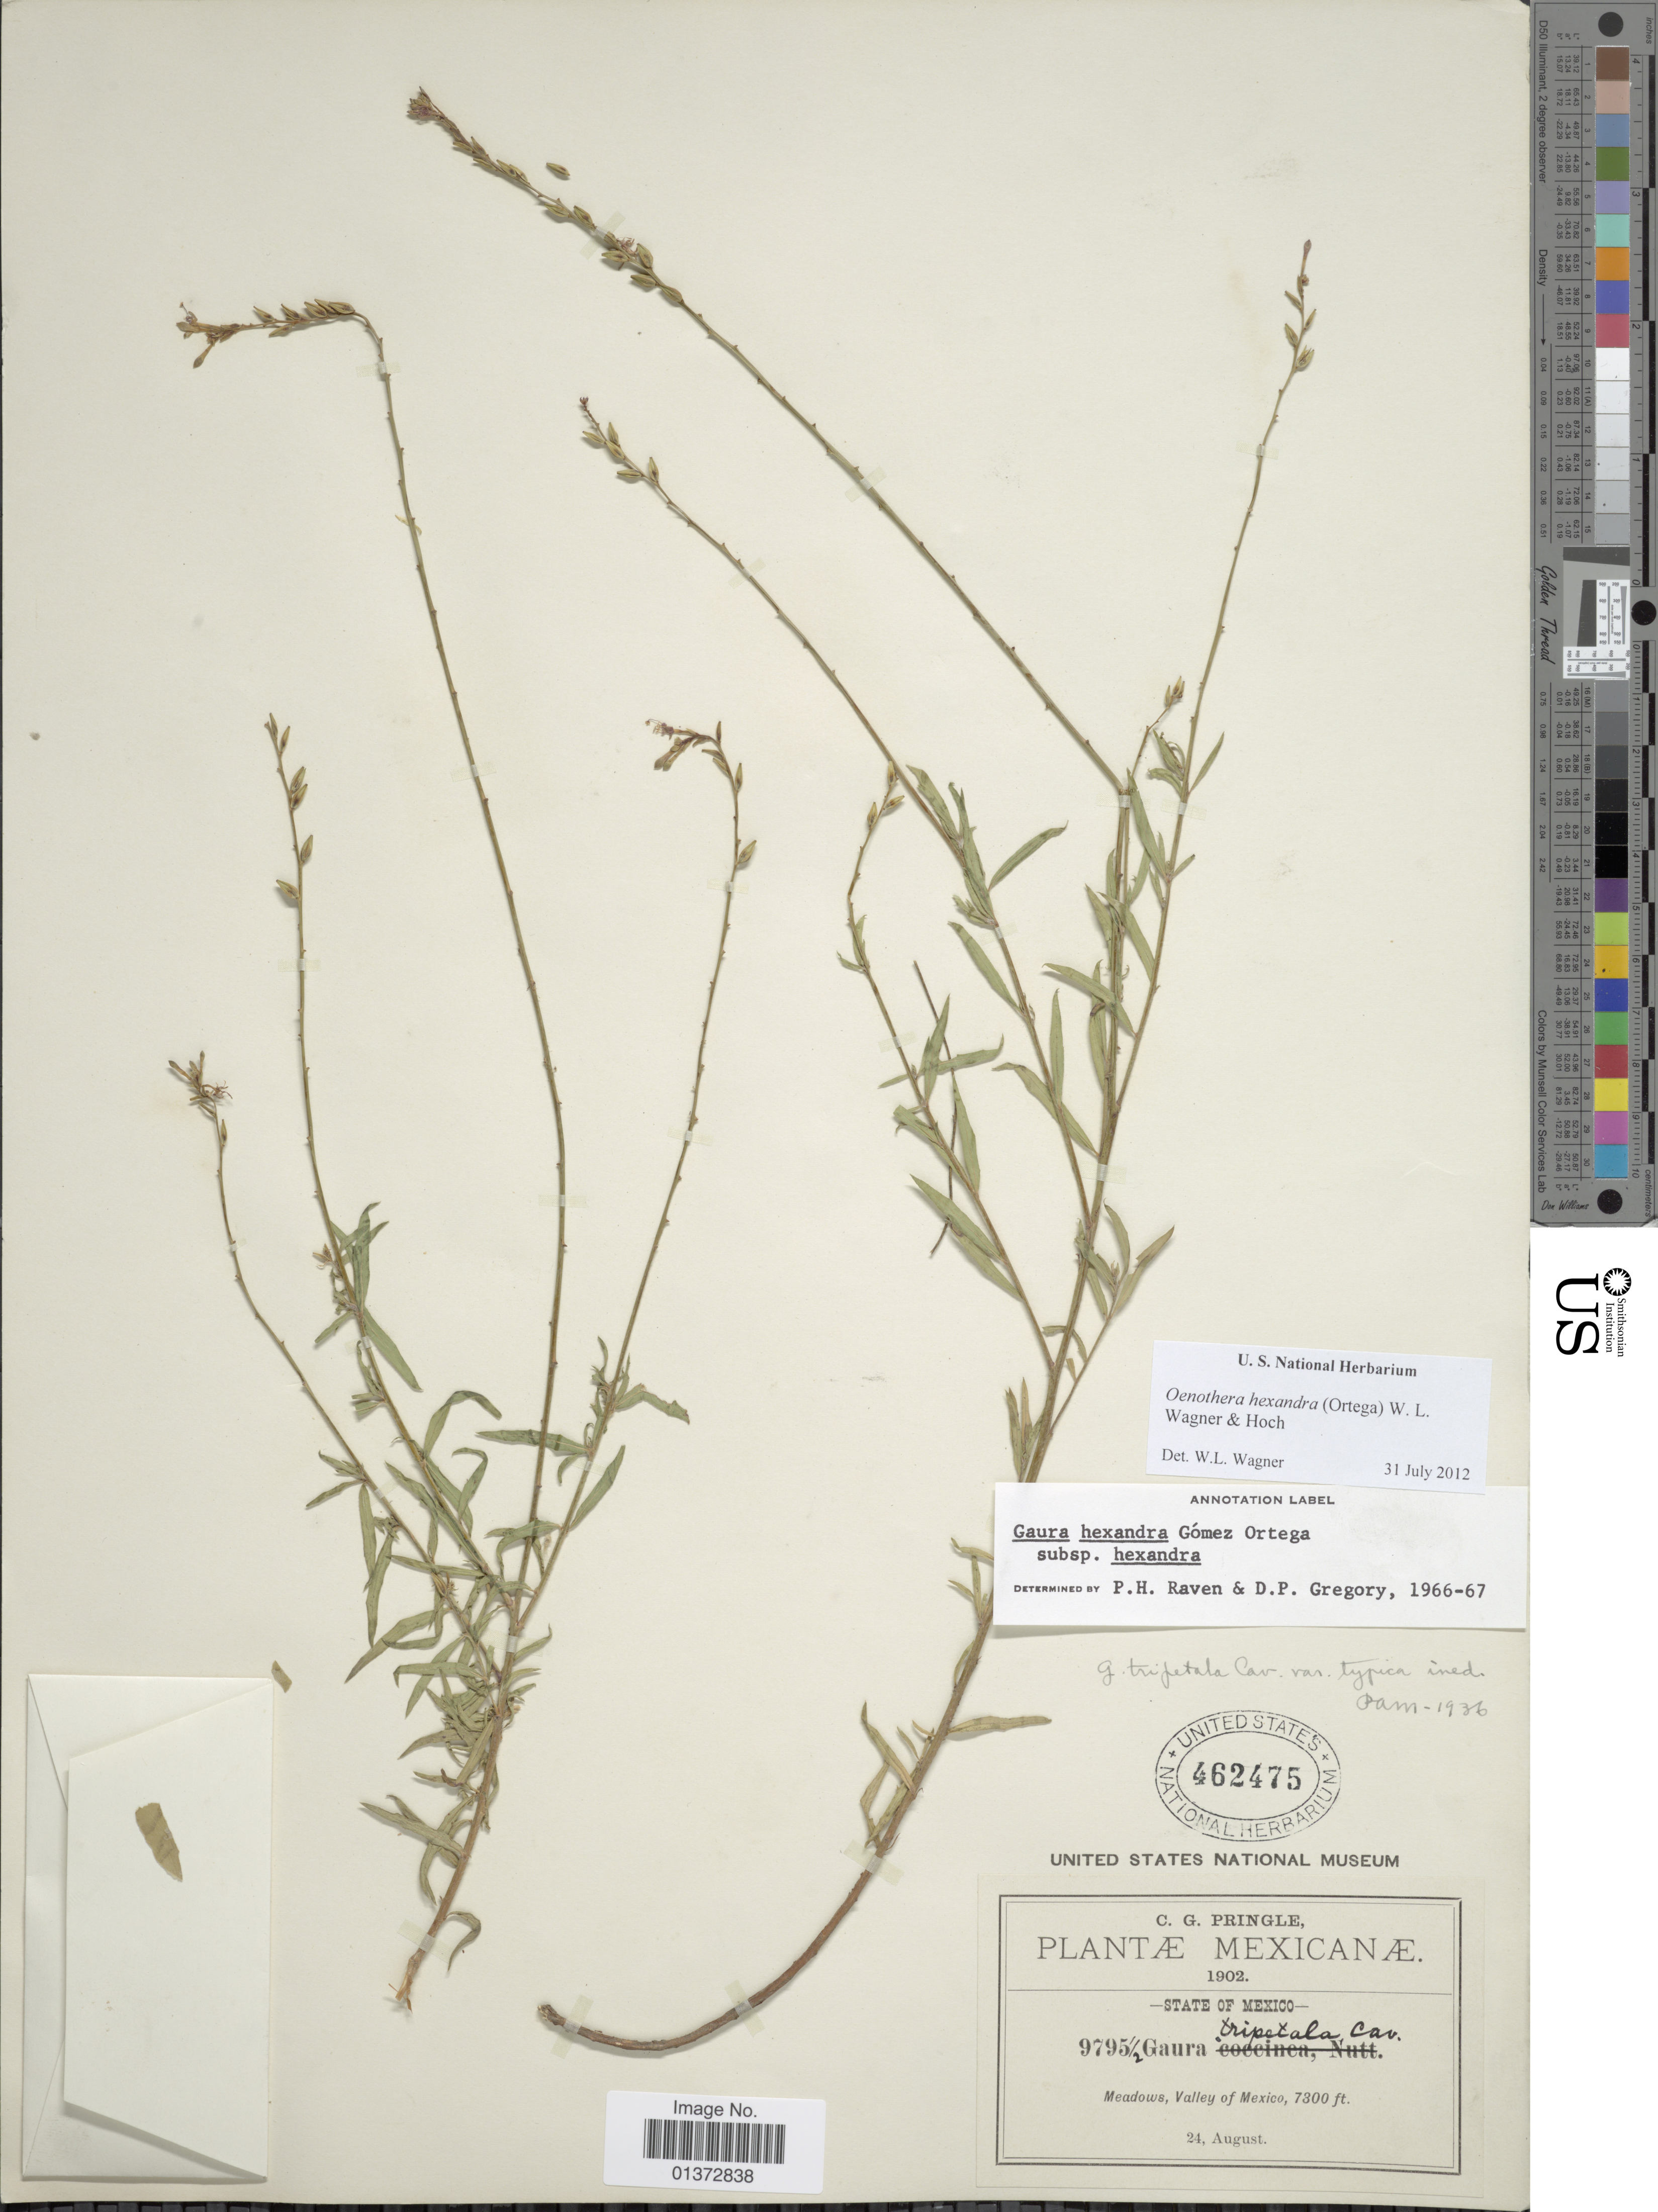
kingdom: Plantae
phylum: Tracheophyta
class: Magnoliopsida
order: Myrtales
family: Onagraceae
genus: Oenothera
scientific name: Oenothera hexandra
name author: (Ortega) W.L. Wagner & Hoch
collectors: C. G. Pringle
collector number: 97951/2 *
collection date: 1902-08-24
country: Mexico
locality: State of Mexico, Meadows, Valley of Mexico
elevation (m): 2377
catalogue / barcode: US 462475